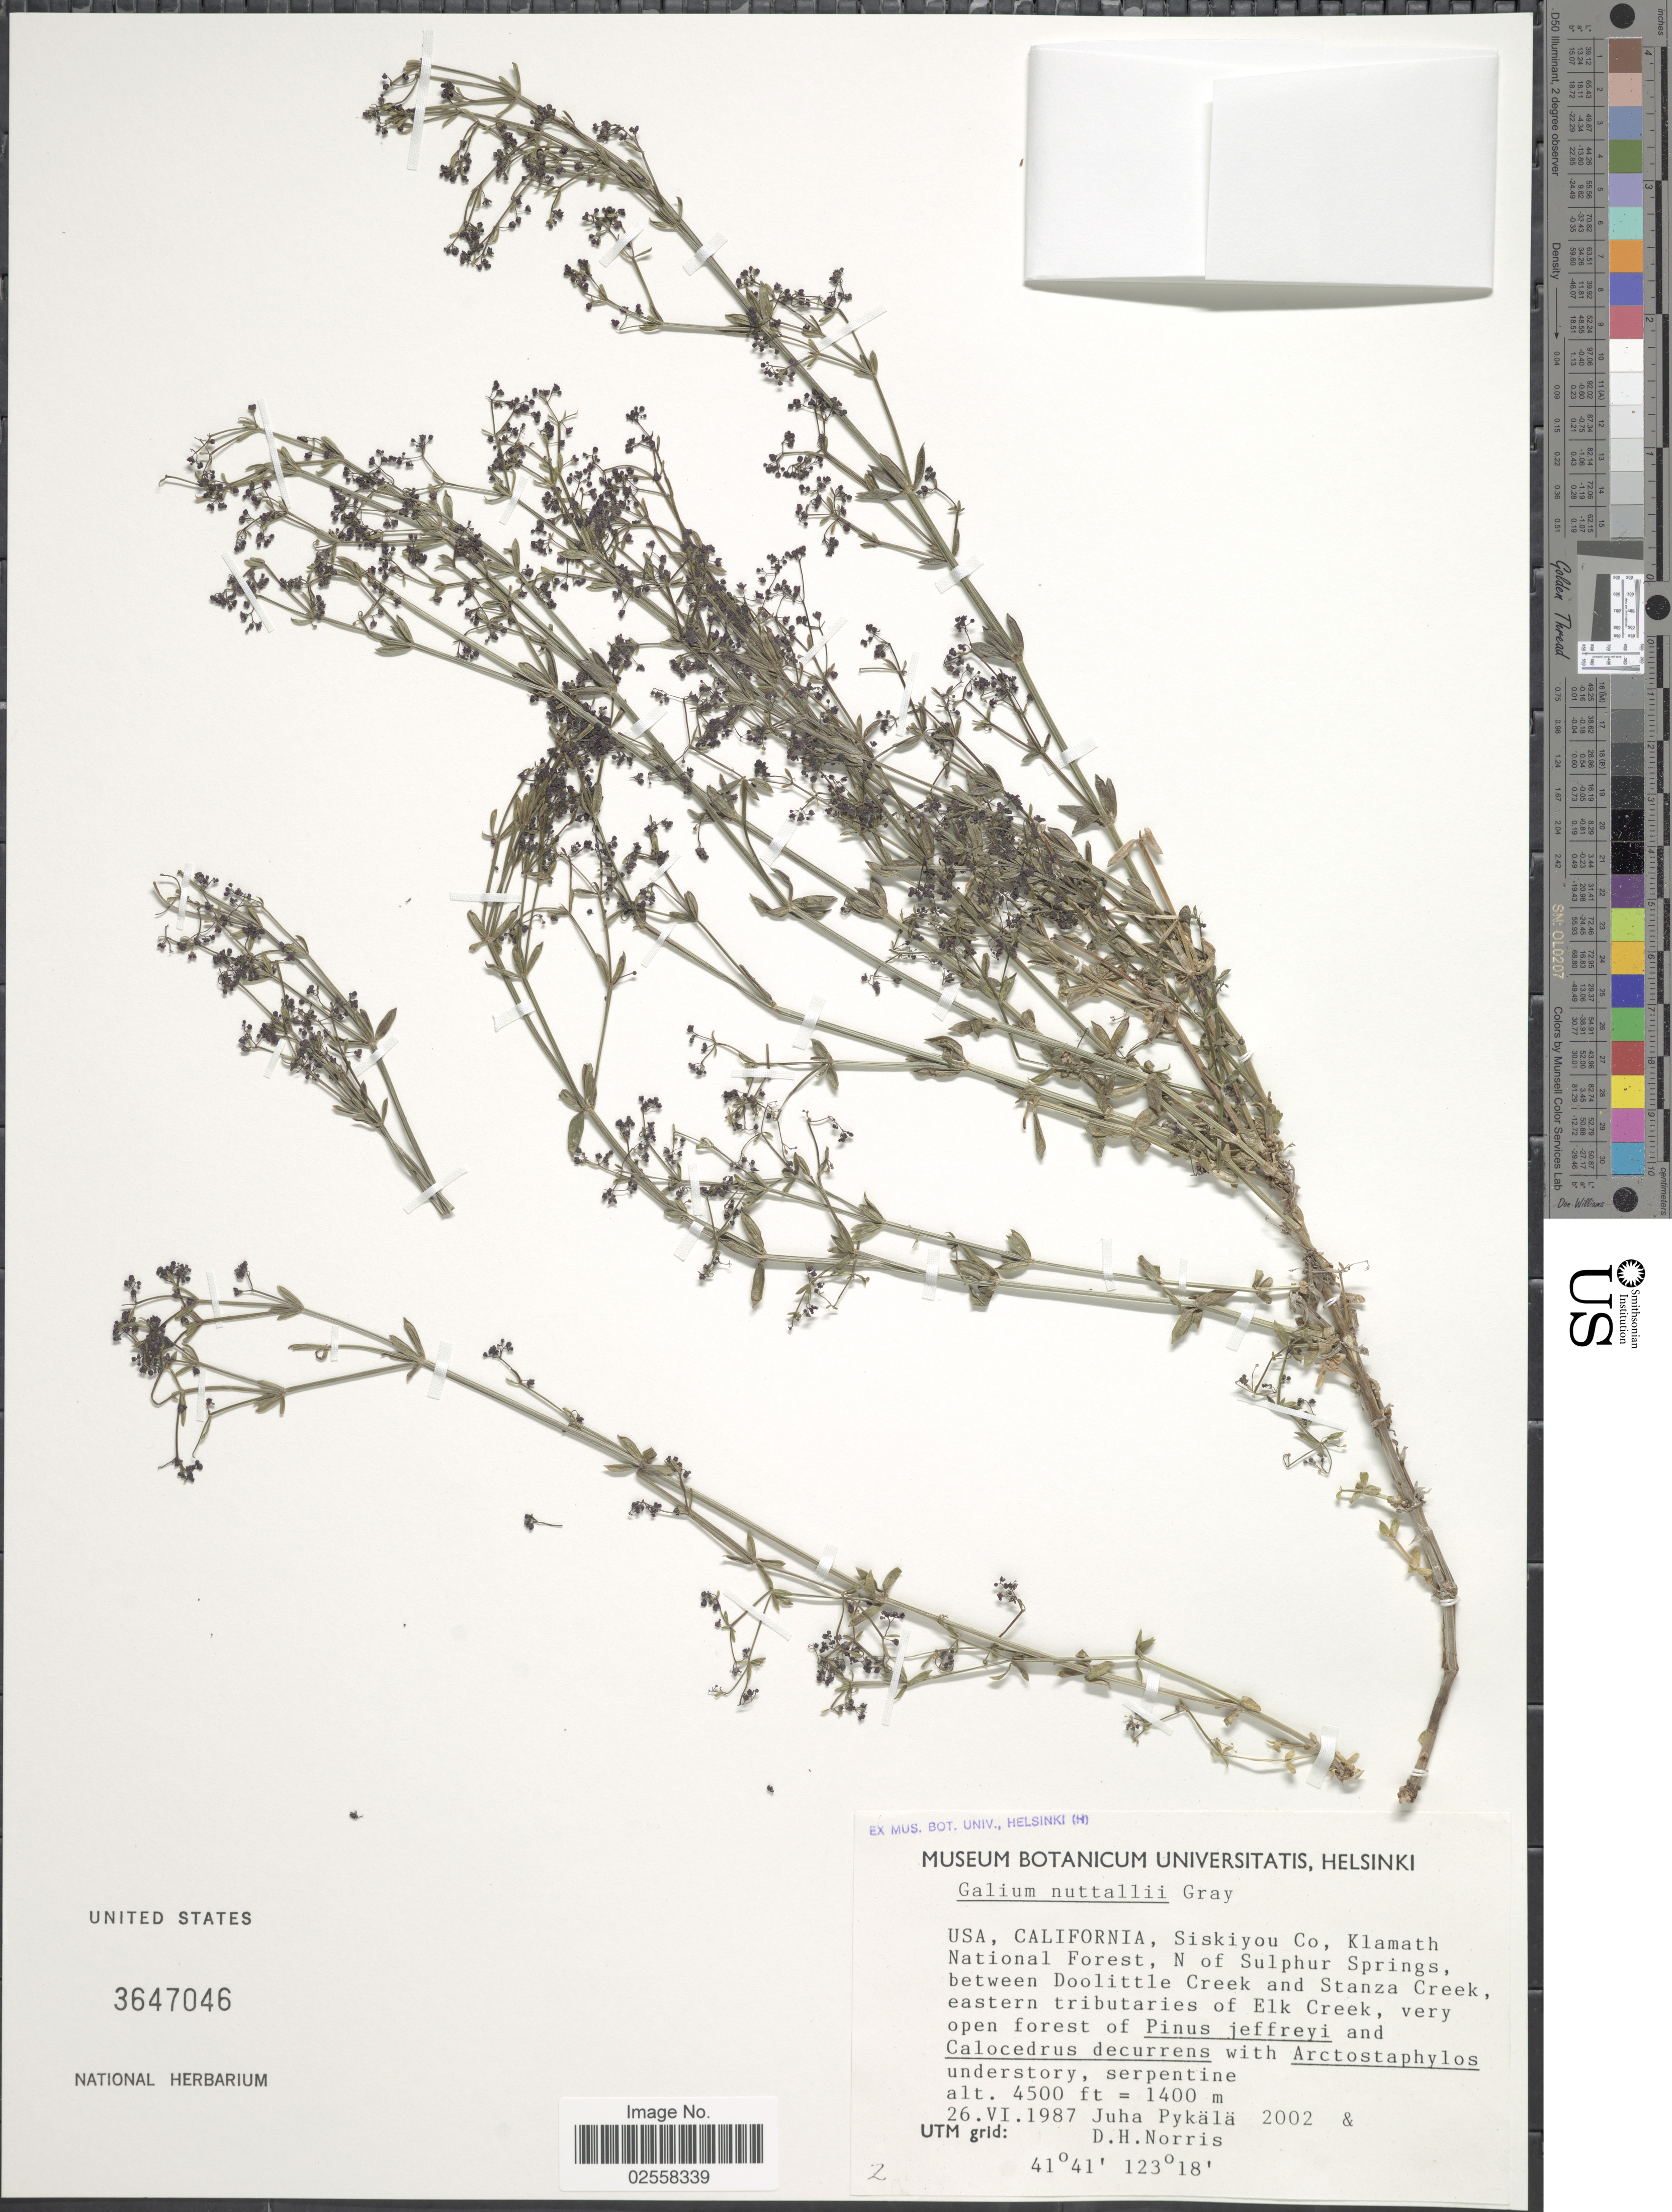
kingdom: Plantae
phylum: Tracheophyta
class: Magnoliopsida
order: Gentianales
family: Rubiaceae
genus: Galium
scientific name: Galium nuttallii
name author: A. Gray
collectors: J. Pykala & D. H. Norris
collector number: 2002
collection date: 1987-06-26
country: United States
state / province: California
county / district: Siskiyou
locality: USA, Siskiyou Co, Klamath National Forest, N of Sulphur Springs, between Doolittle Creek and Stanza Creek, eastern tributaries of Elk Creek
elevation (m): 1372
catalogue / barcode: US 3647046